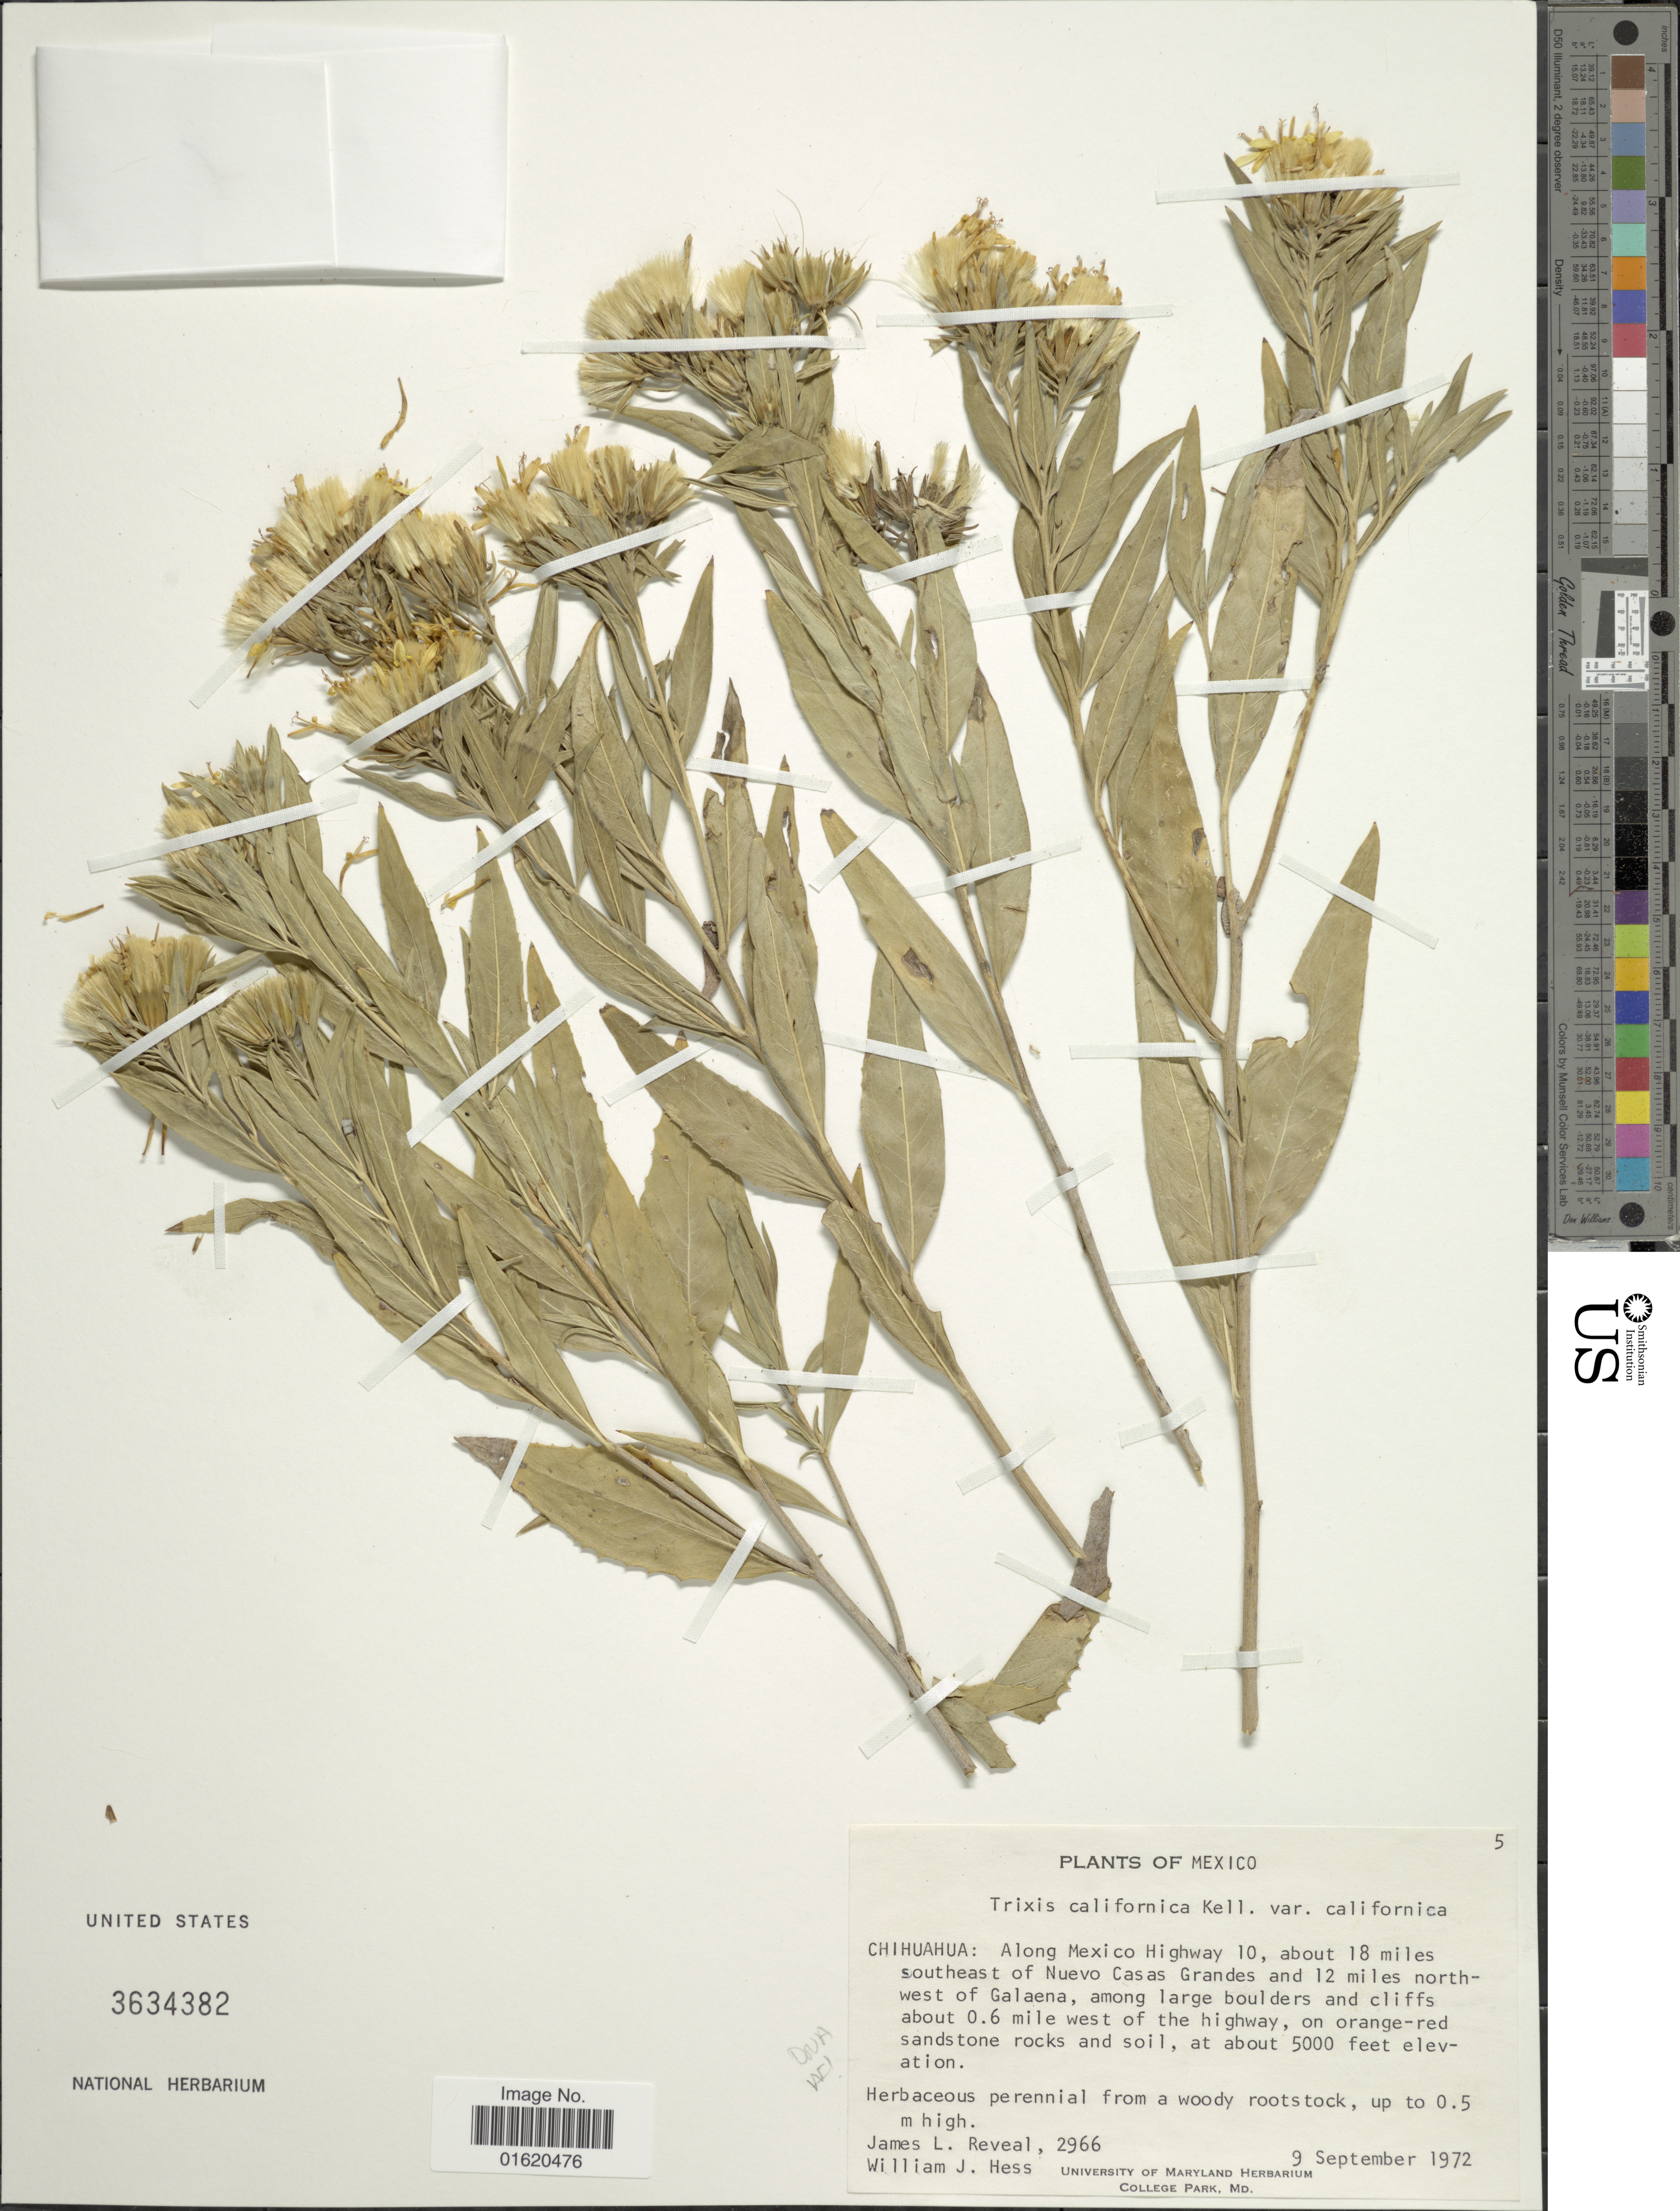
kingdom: Plantae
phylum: Tracheophyta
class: Magnoliopsida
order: Asterales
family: Asteraceae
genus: Trixis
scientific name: Trixis californica var. californica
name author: Kellogg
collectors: J. L. Reveal & W. Hess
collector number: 2966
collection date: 1972-09-09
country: Mexico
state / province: Chihuahua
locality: Along Mexico Highway 10, about 18 miles southeast of Nuevo Casas Grandes and 12 miles northwest of Galaena, among large boulders and cliffs about 0.6 mile west of the highway, on orange-red sandstone rocks and soil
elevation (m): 1524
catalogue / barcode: US 3634382